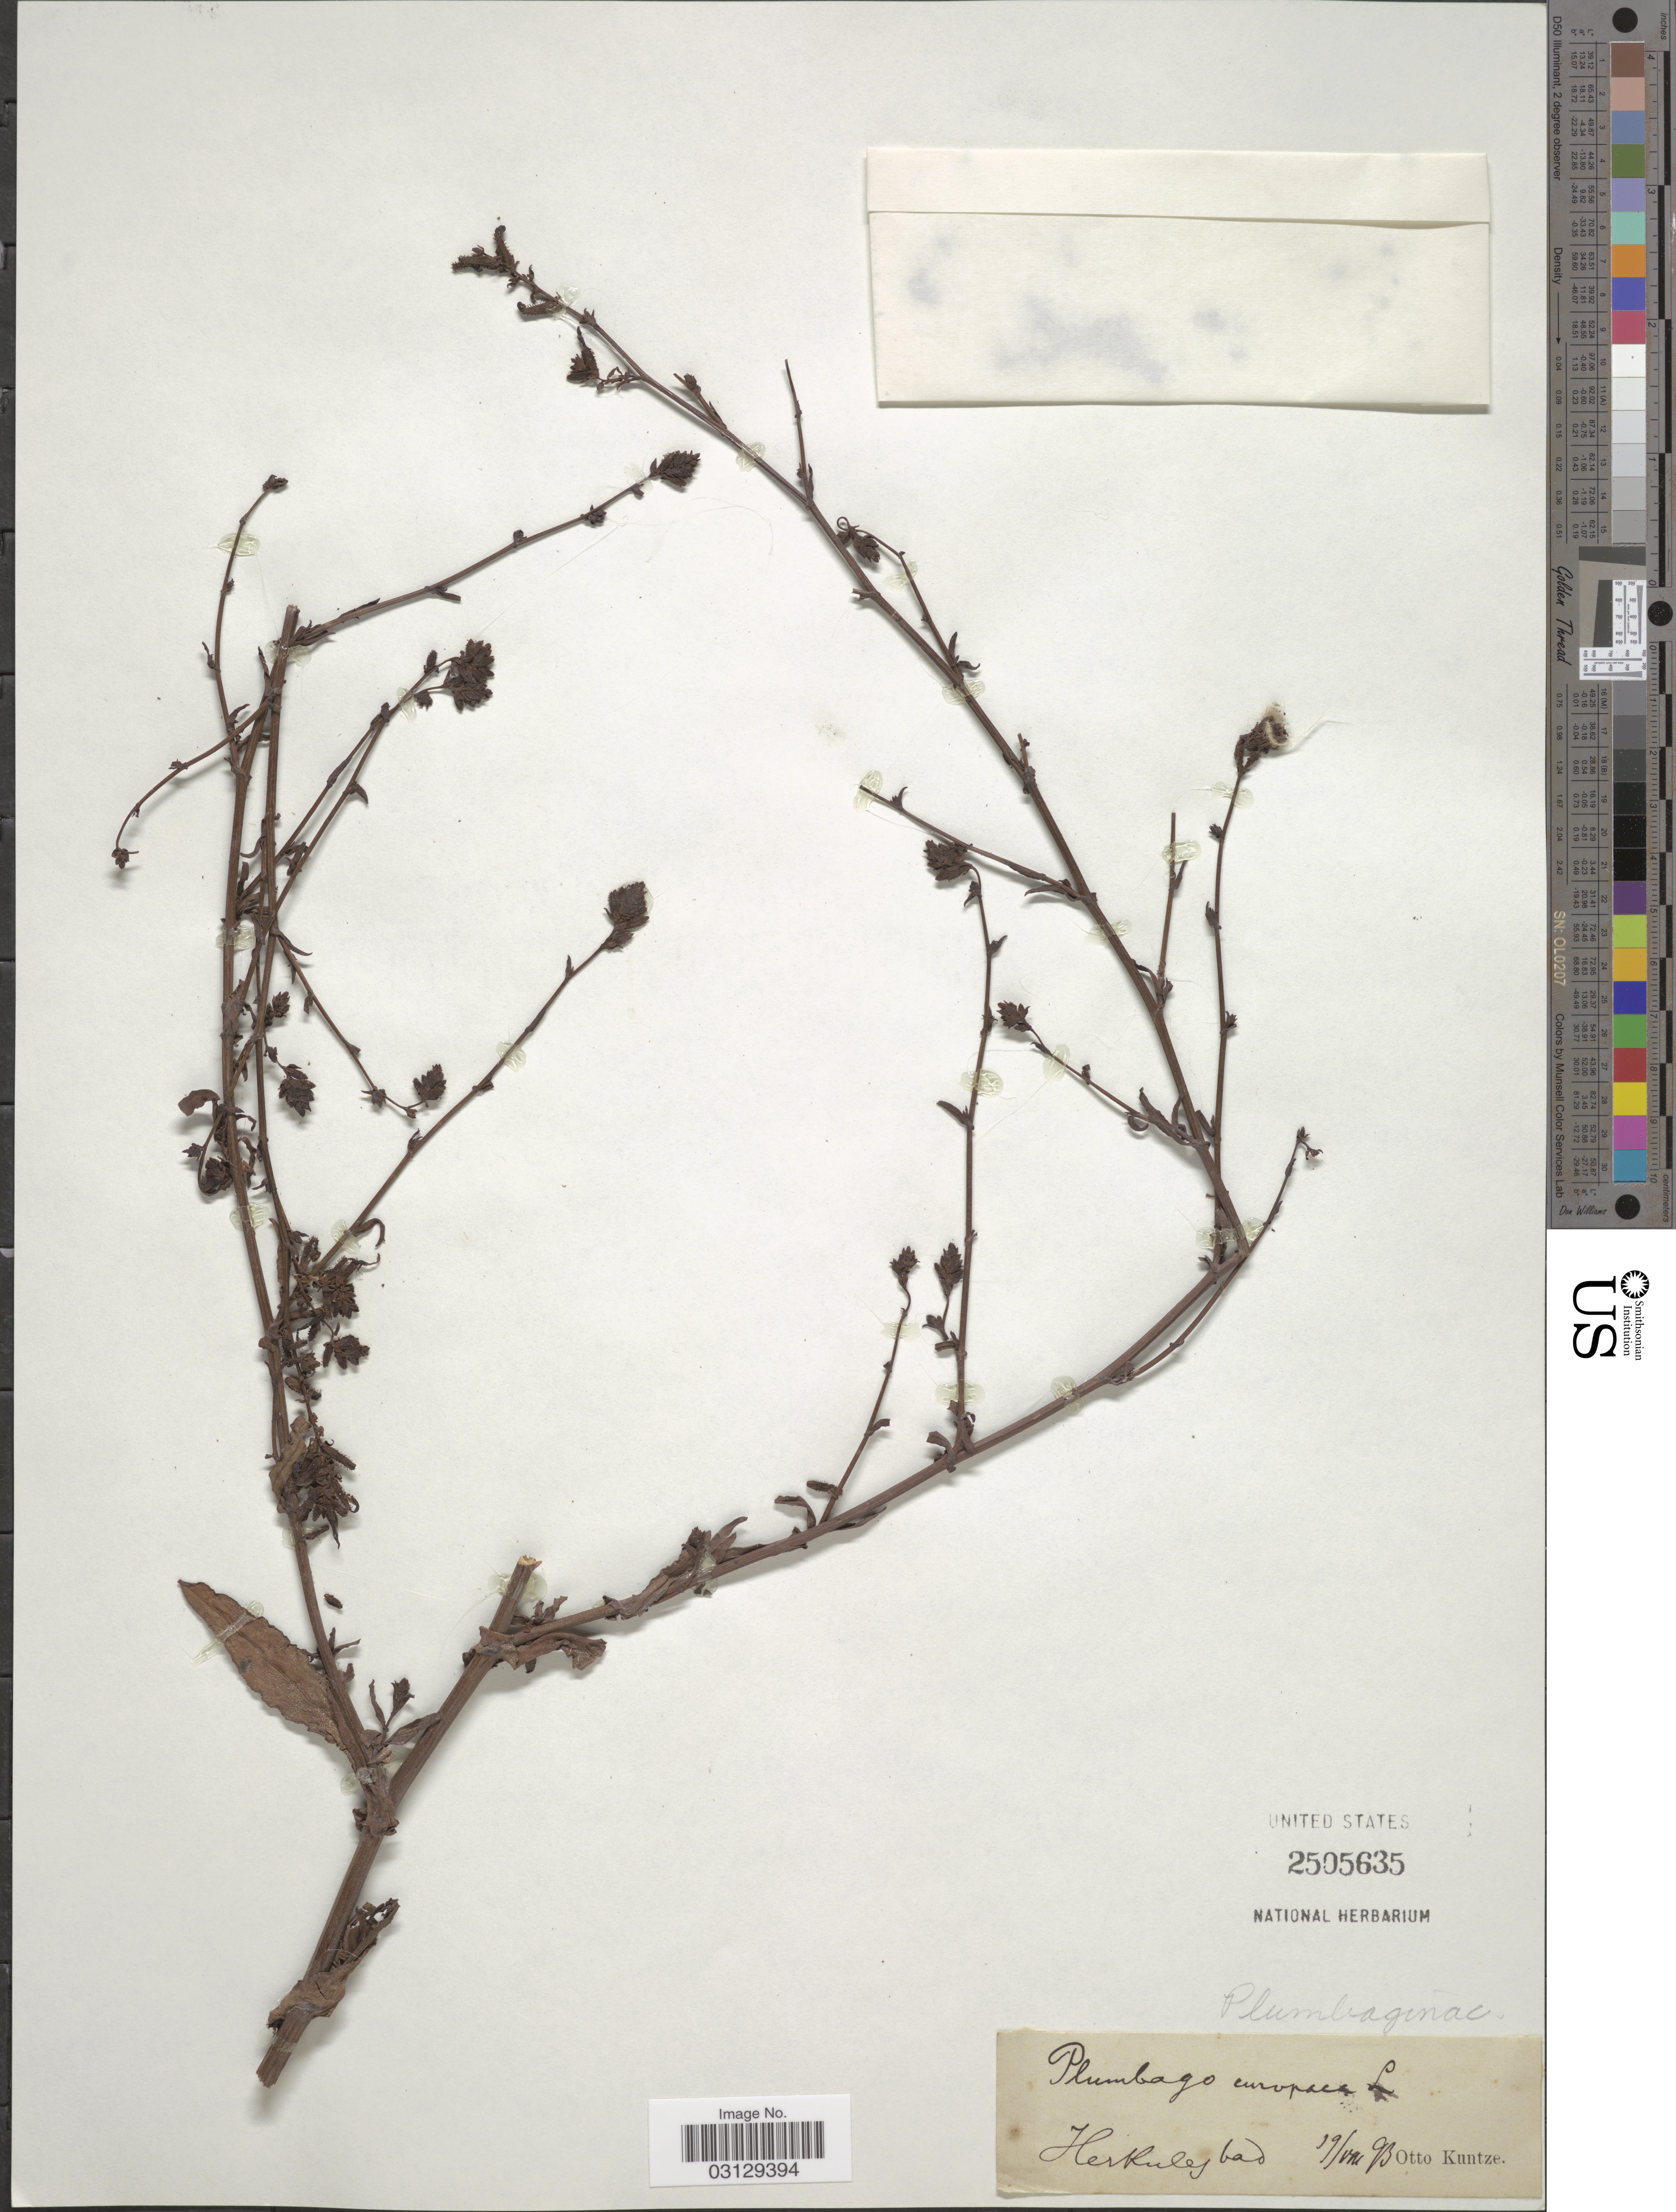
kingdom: Plantae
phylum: Tracheophyta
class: Magnoliopsida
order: Caryophyllales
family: Plumbaginaceae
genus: Plumbago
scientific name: Plumbago europaea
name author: L.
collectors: C.E.O. Kuntze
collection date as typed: Transcribed d/m/y: 19/8/93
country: Romania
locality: Herkulesbad.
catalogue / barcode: US 2505635